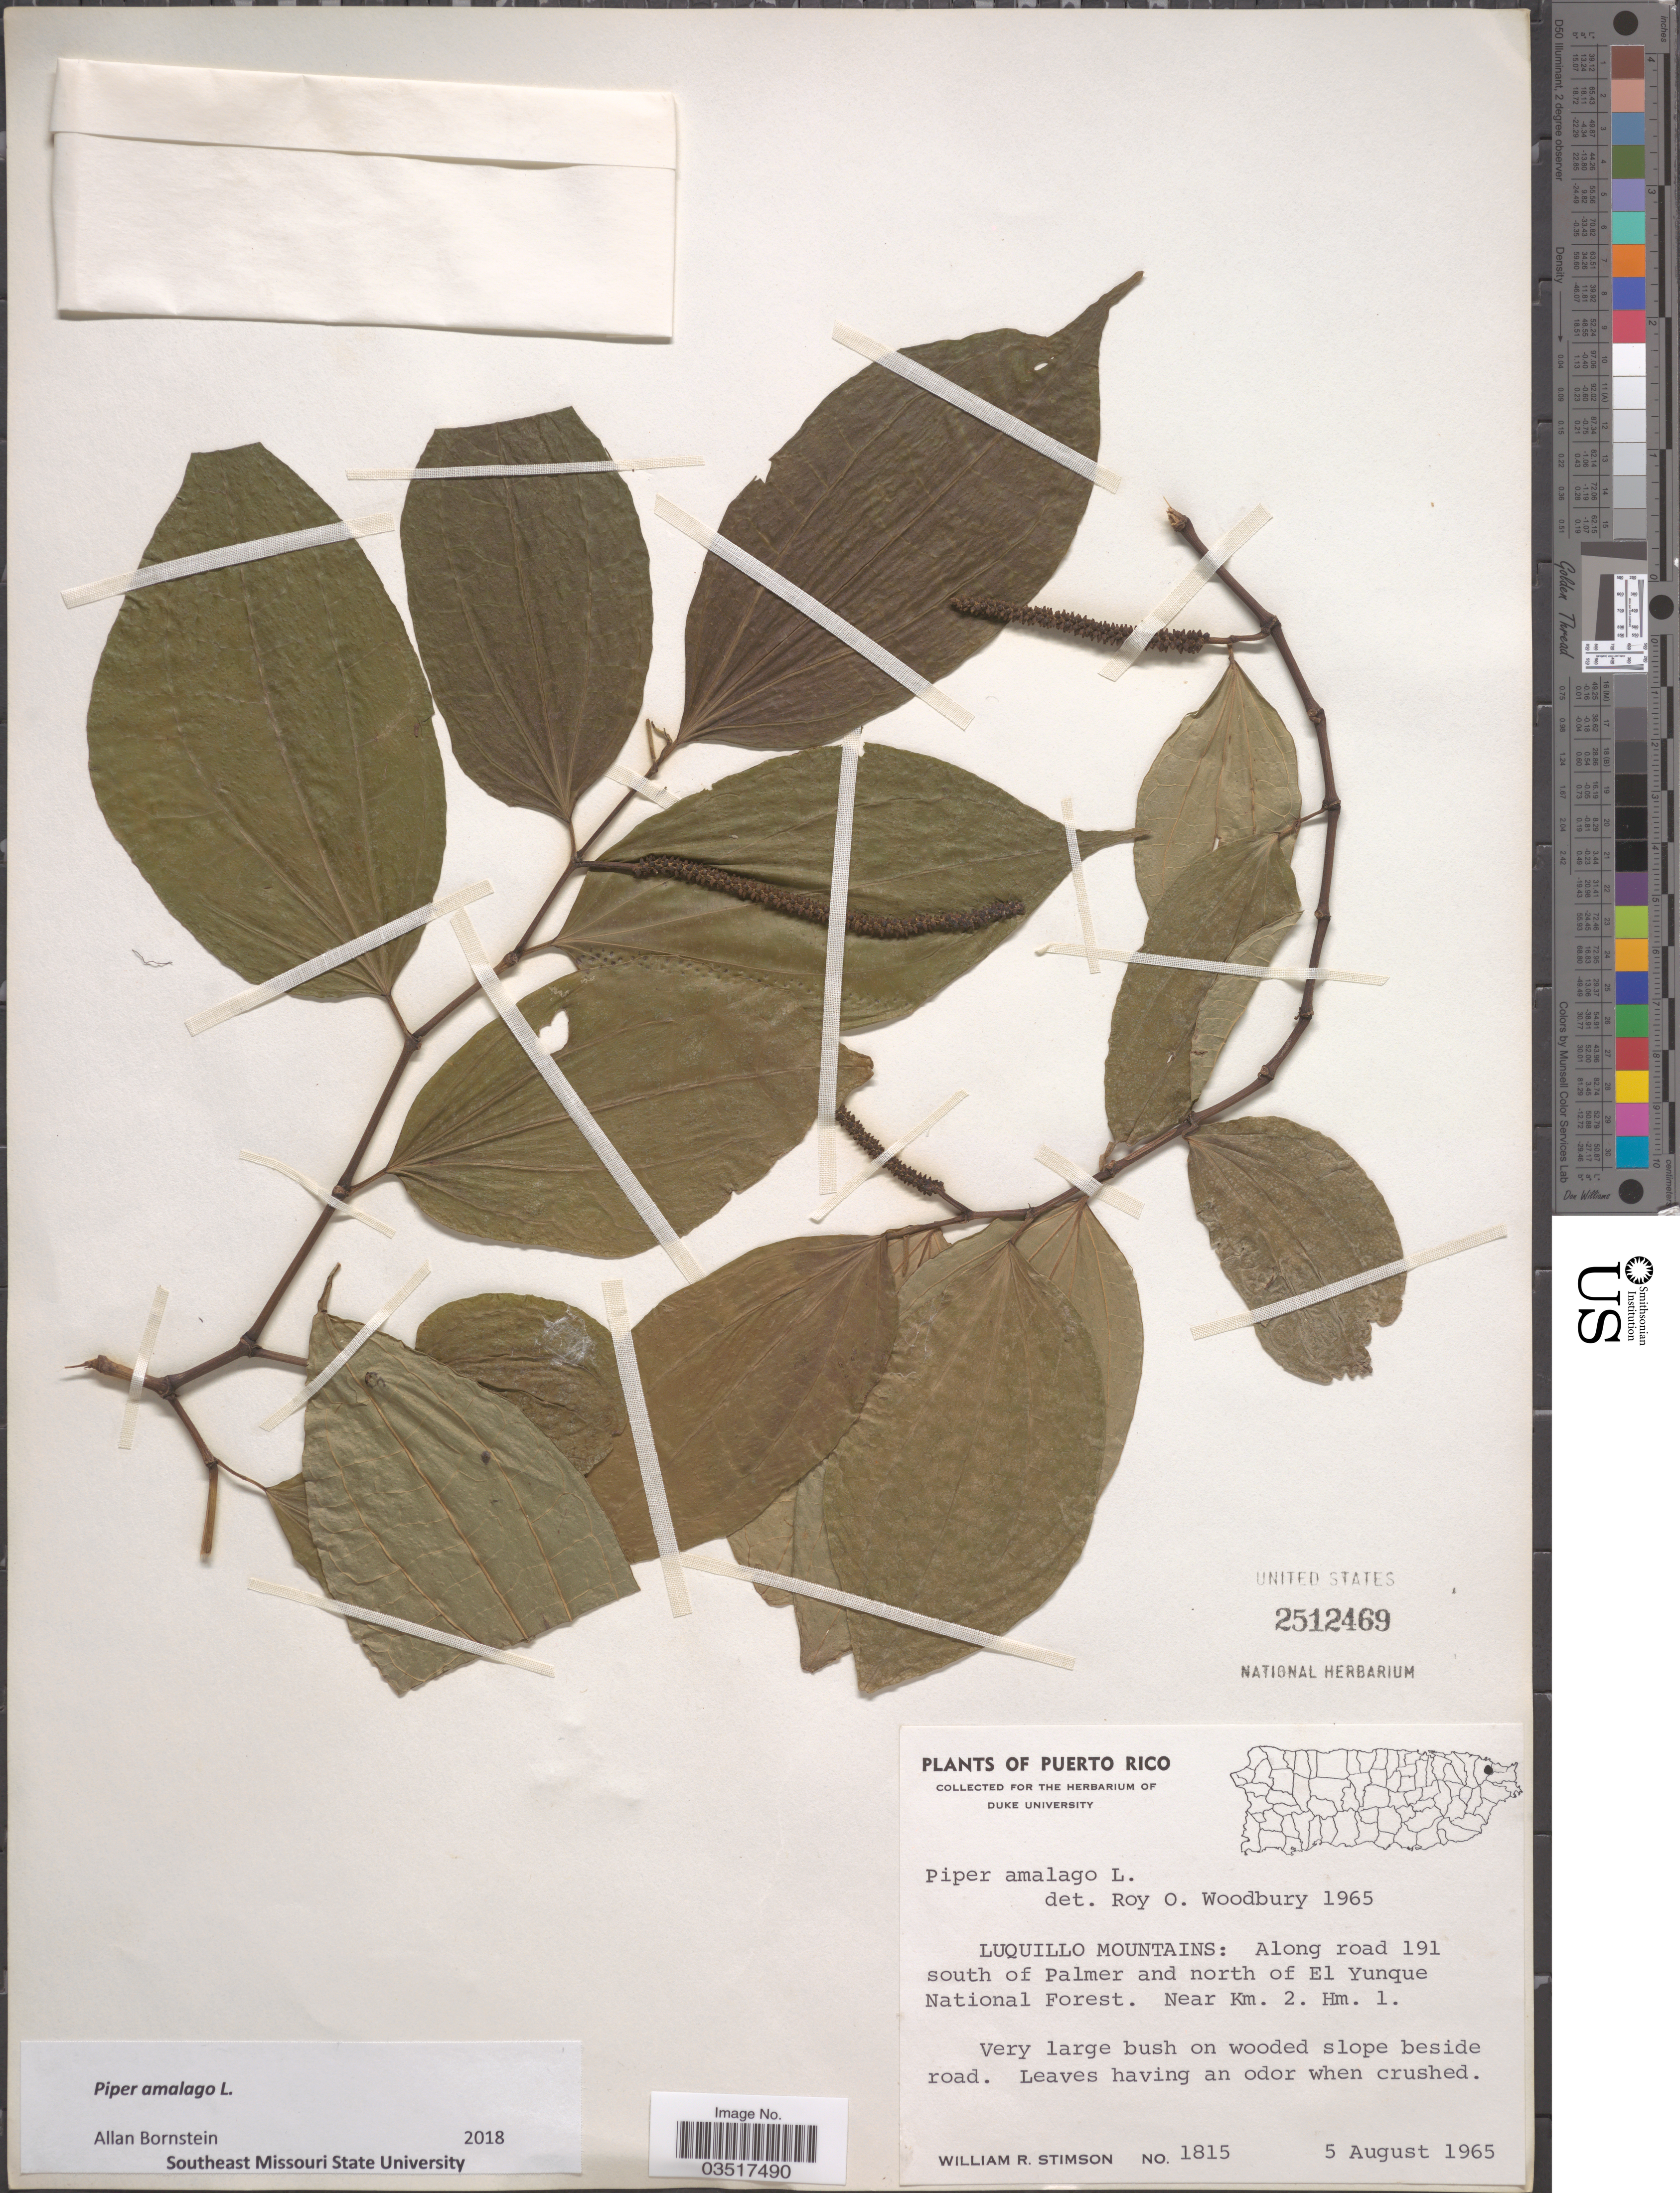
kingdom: Plantae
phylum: Tracheophyta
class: Magnoliopsida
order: Piperales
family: Piperaceae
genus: Piper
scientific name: Piper amalago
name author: L.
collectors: W. R. Stimson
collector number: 1815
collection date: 1965-08-05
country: Puerto Rico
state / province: Luquillo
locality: Luquillo Mountains: Along road 191 south of Palmer and north of El Yunque National Forest. Near Km.2. Hm. 1.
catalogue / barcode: US 2512469